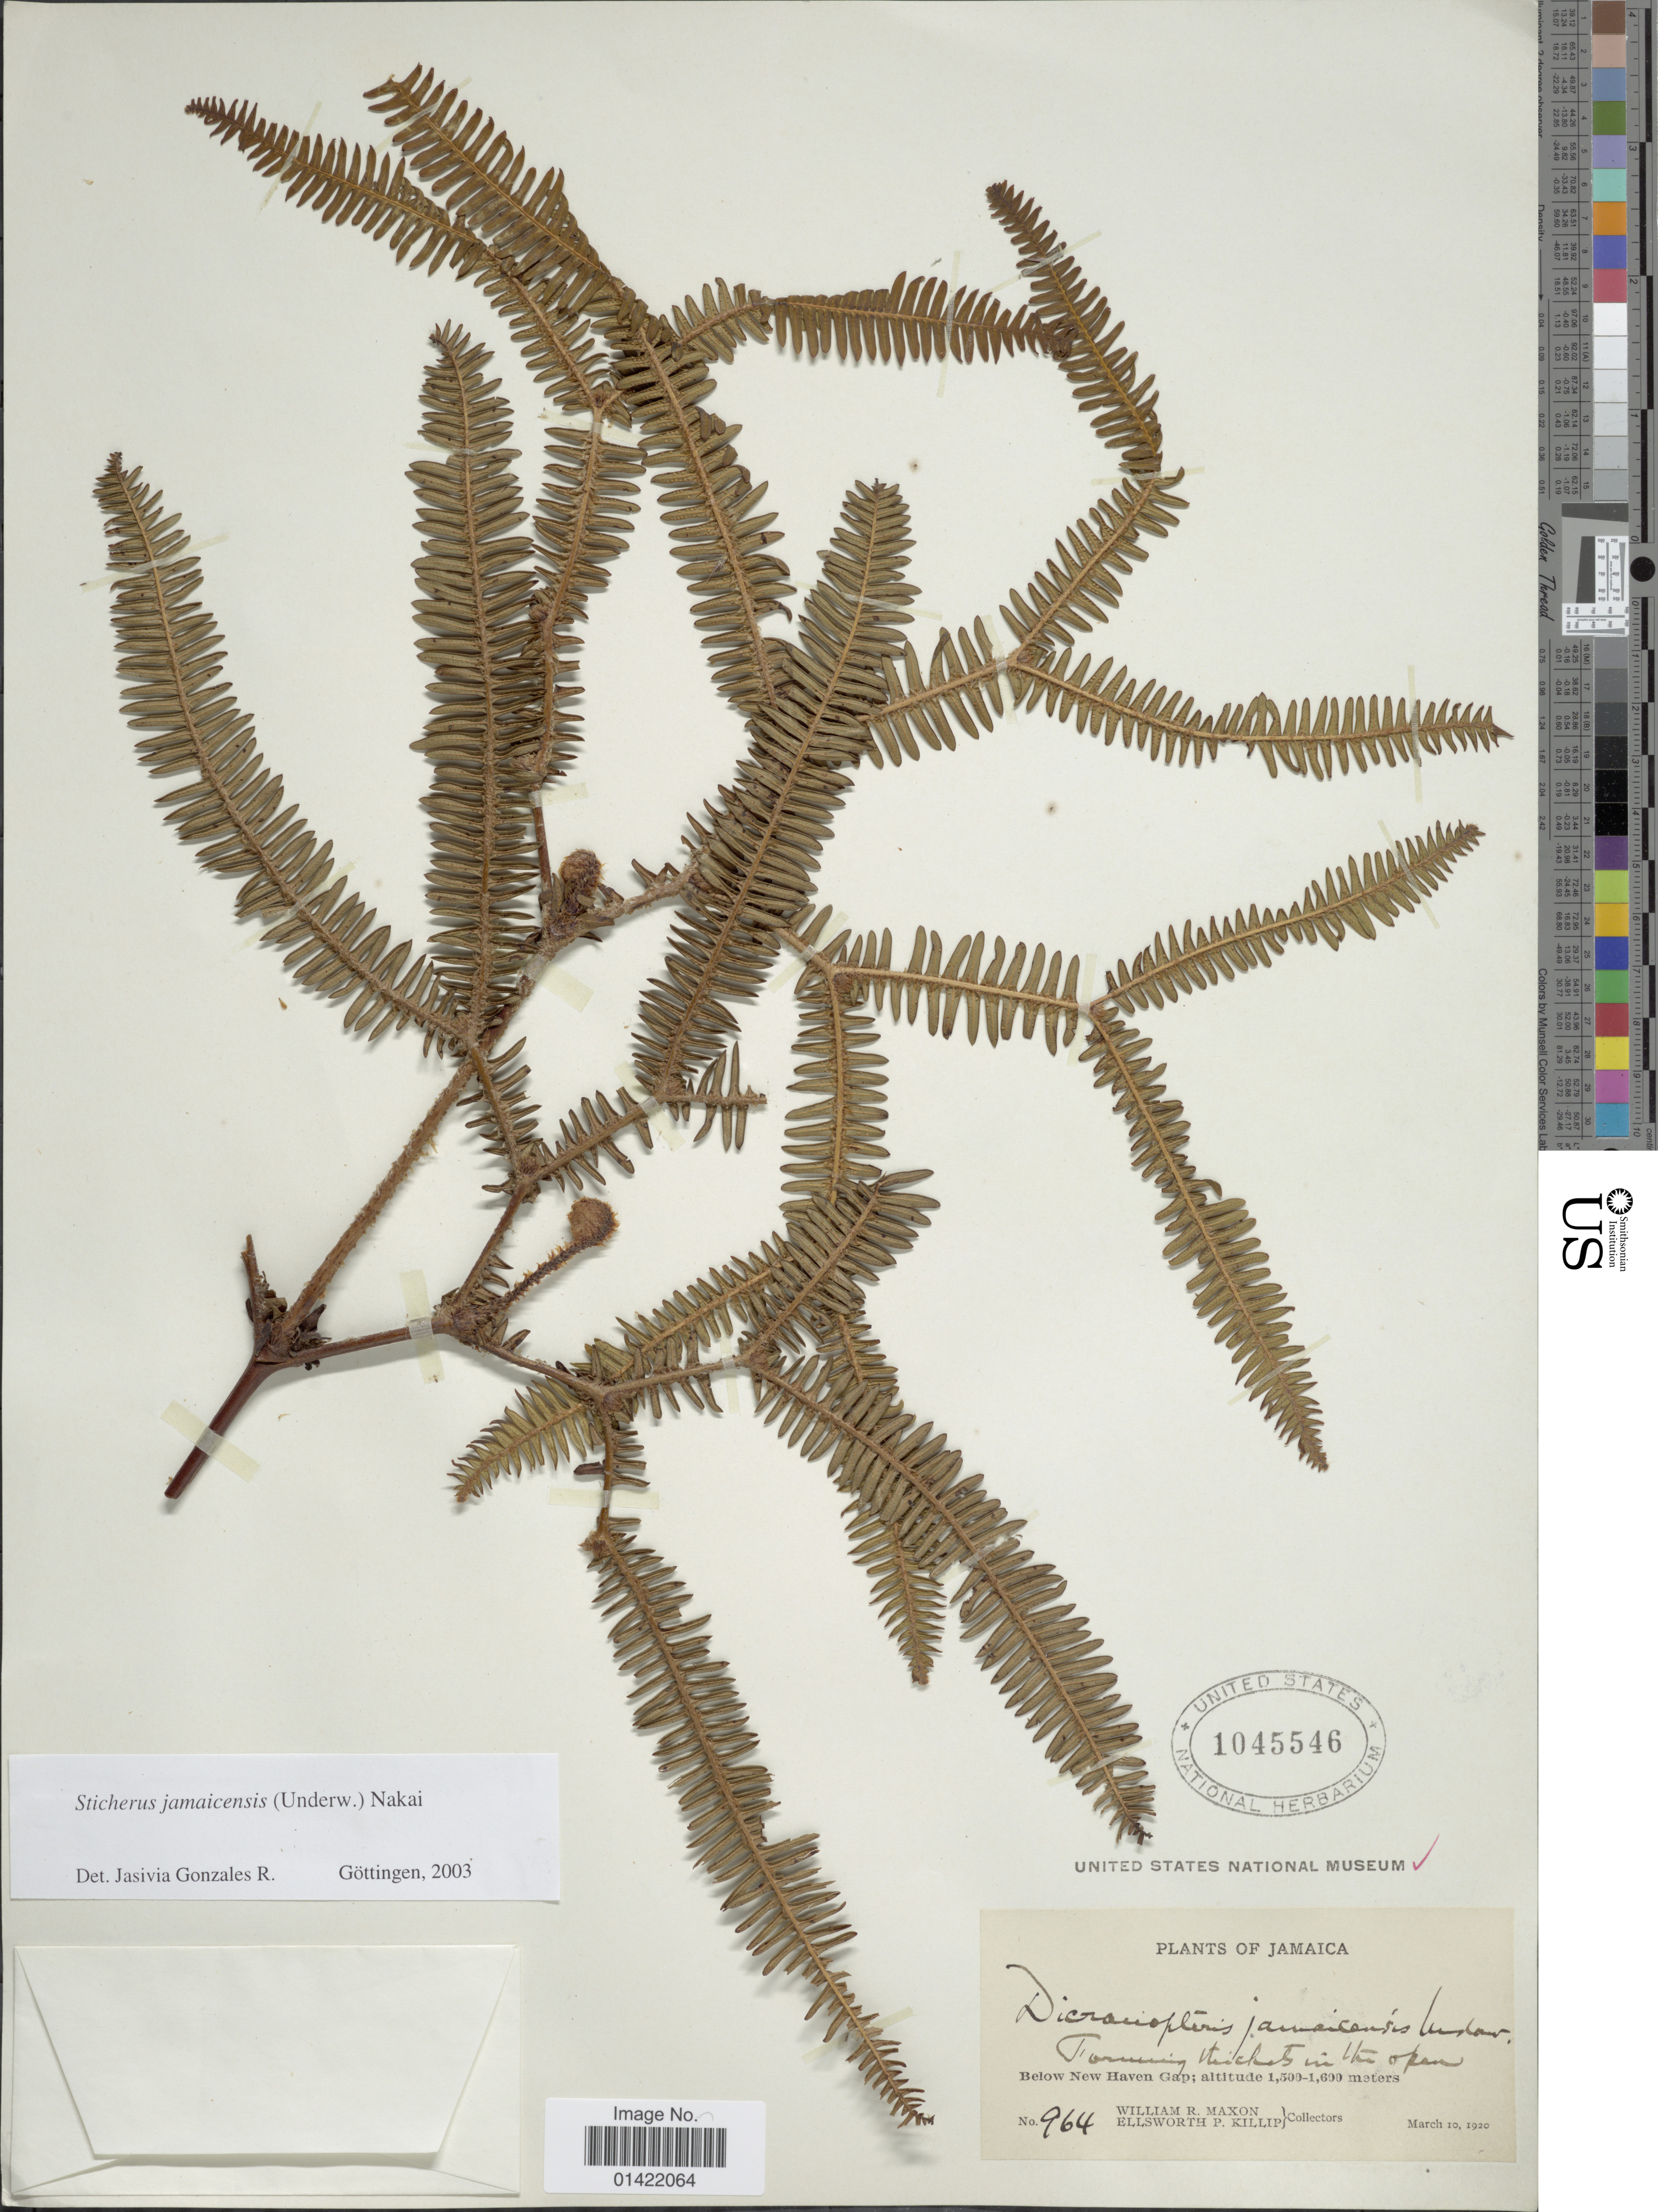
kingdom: Plantae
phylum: Tracheophyta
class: Polypodiopsida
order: Gleicheniales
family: Gleicheniaceae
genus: Sticherus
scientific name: Sticherus jamaicensis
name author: (Underw.) Nakai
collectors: W. R. Maxon & E. P. Killip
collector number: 964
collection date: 1920-03-10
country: Jamaica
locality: Below New Haven Gap.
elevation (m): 1500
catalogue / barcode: US 1045546